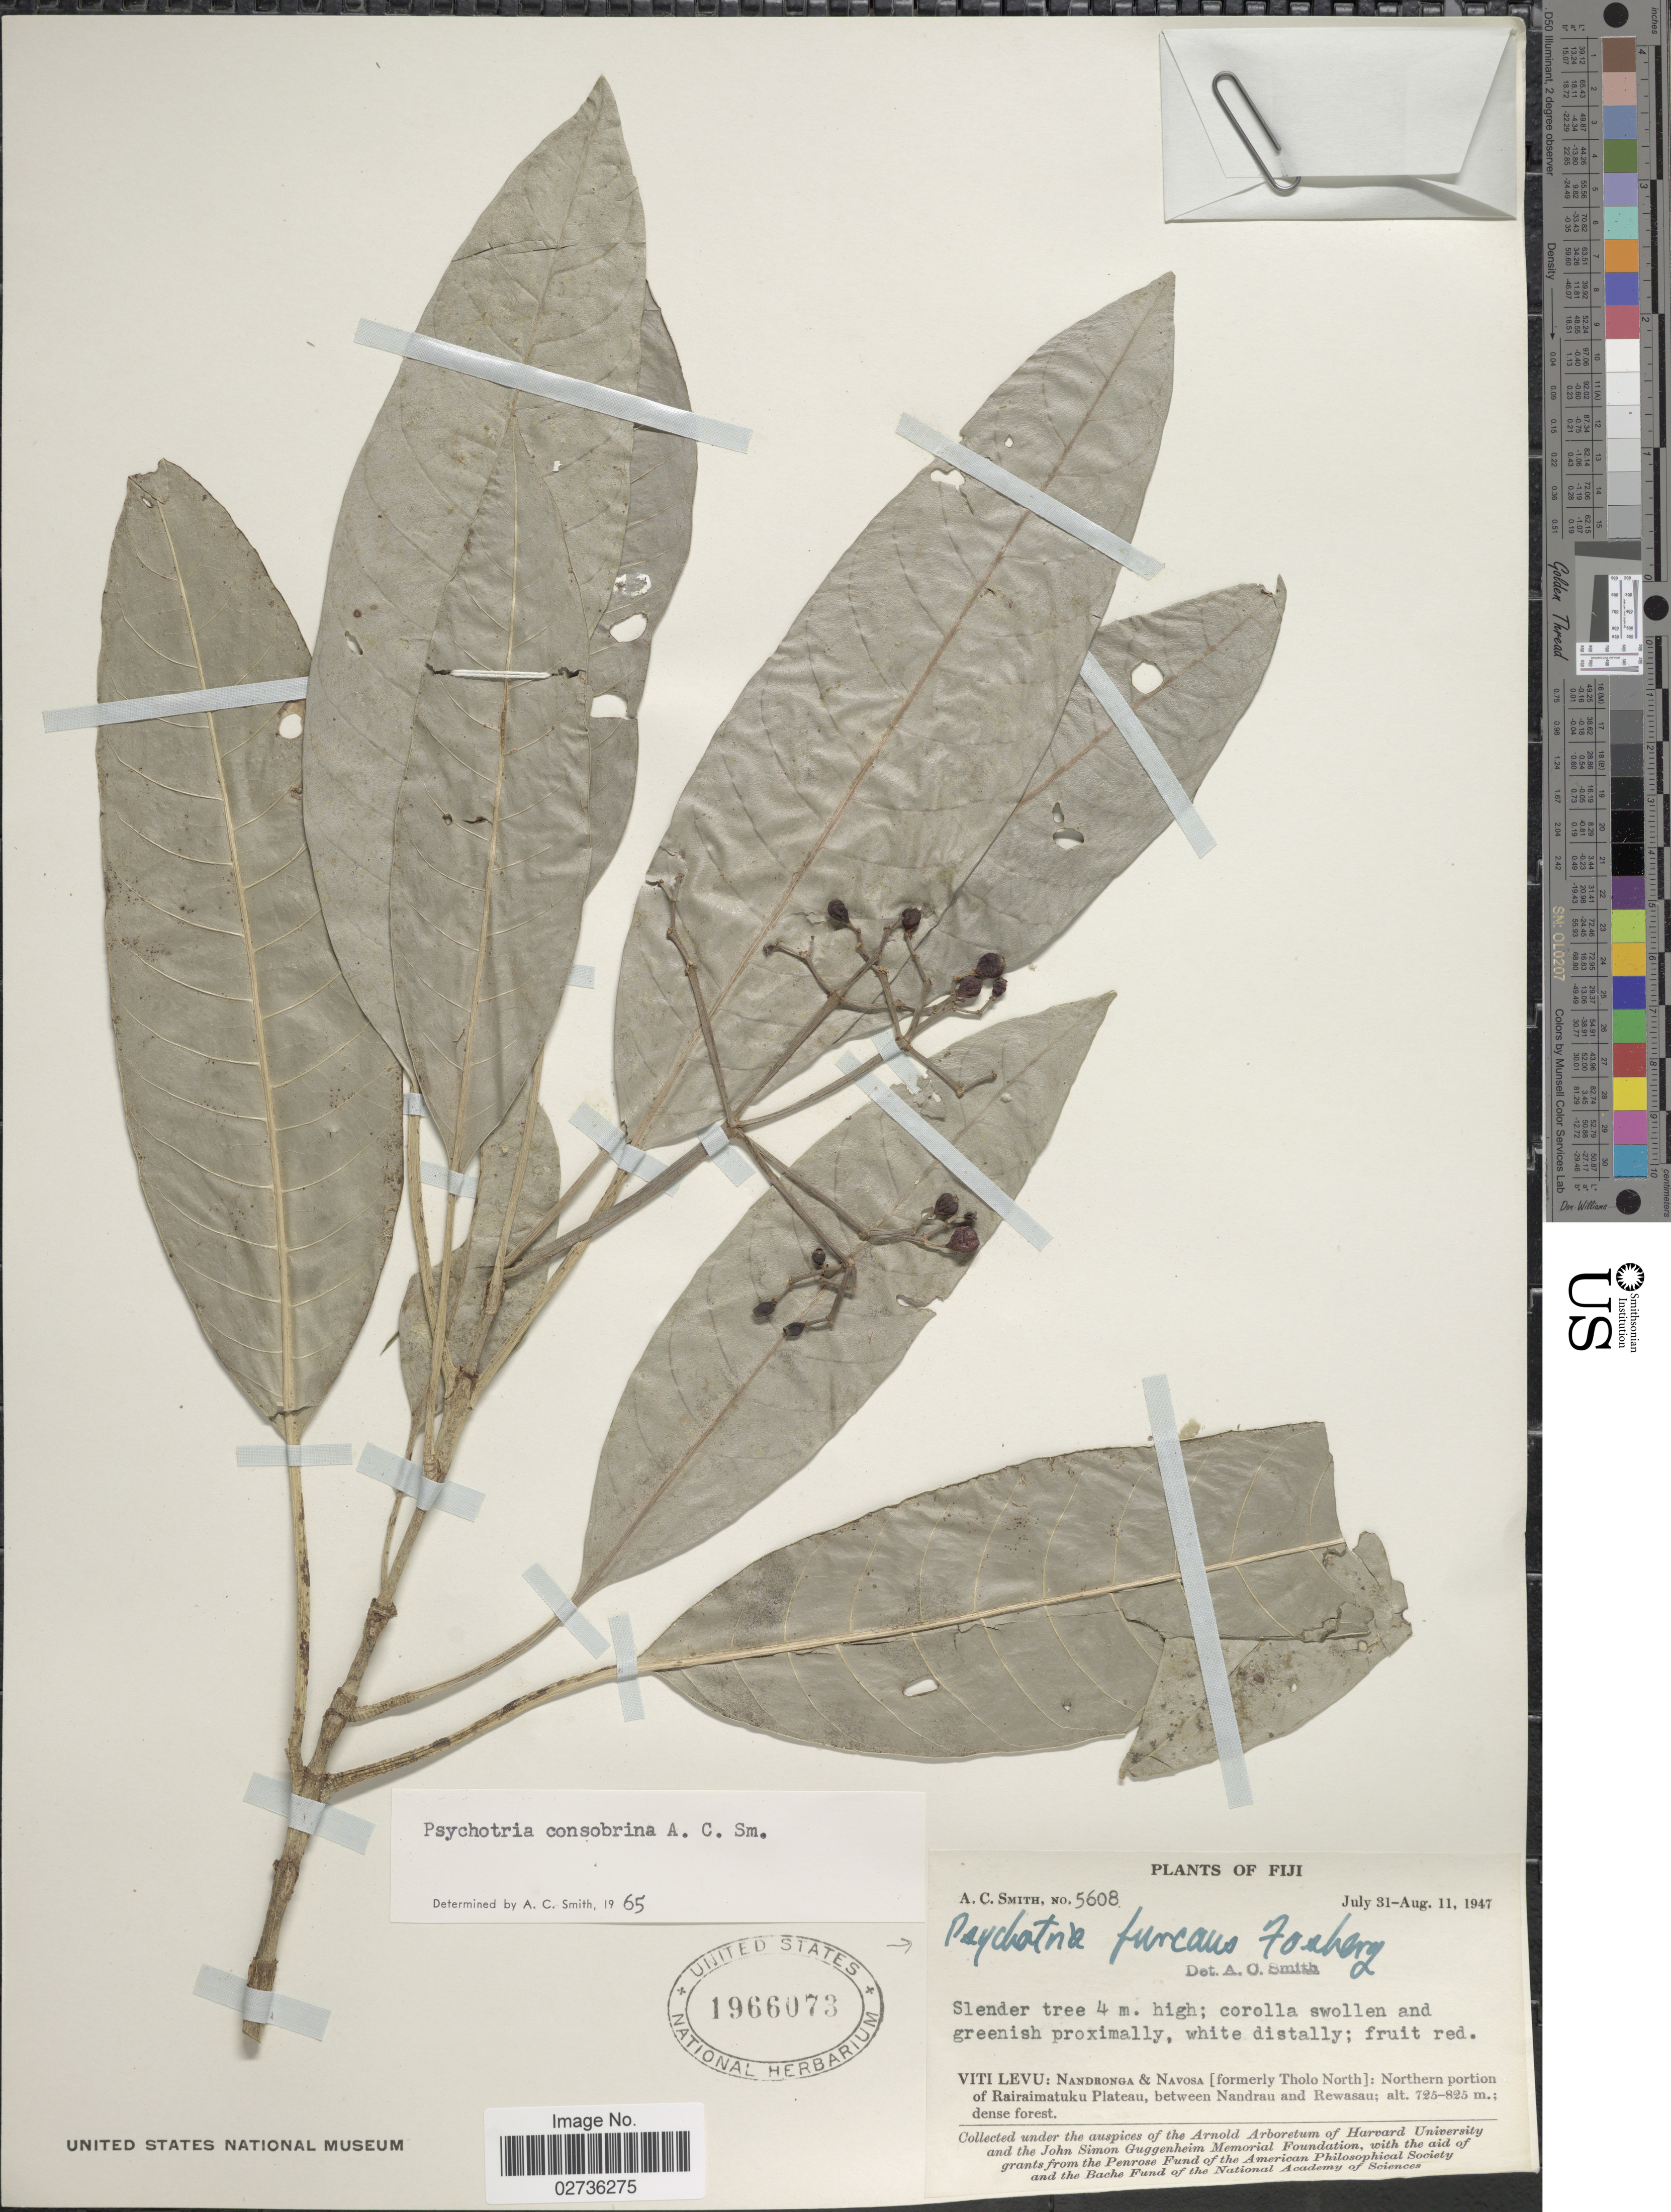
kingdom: Plantae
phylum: Tracheophyta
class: Magnoliopsida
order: Gentianales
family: Rubiaceae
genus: Psychotria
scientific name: Psychotria furcans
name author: Fosberg in A.C. Sm.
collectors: A. C. Smith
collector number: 5608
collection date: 1947-07-31/1947-08-11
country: Fiji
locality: Viti Levu: Nandronga & Navosa [formerly Tholo North]: Northern portion of Rairaimatuku Plateau, between Nandrau and Rewasau.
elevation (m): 725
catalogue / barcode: US 1966073